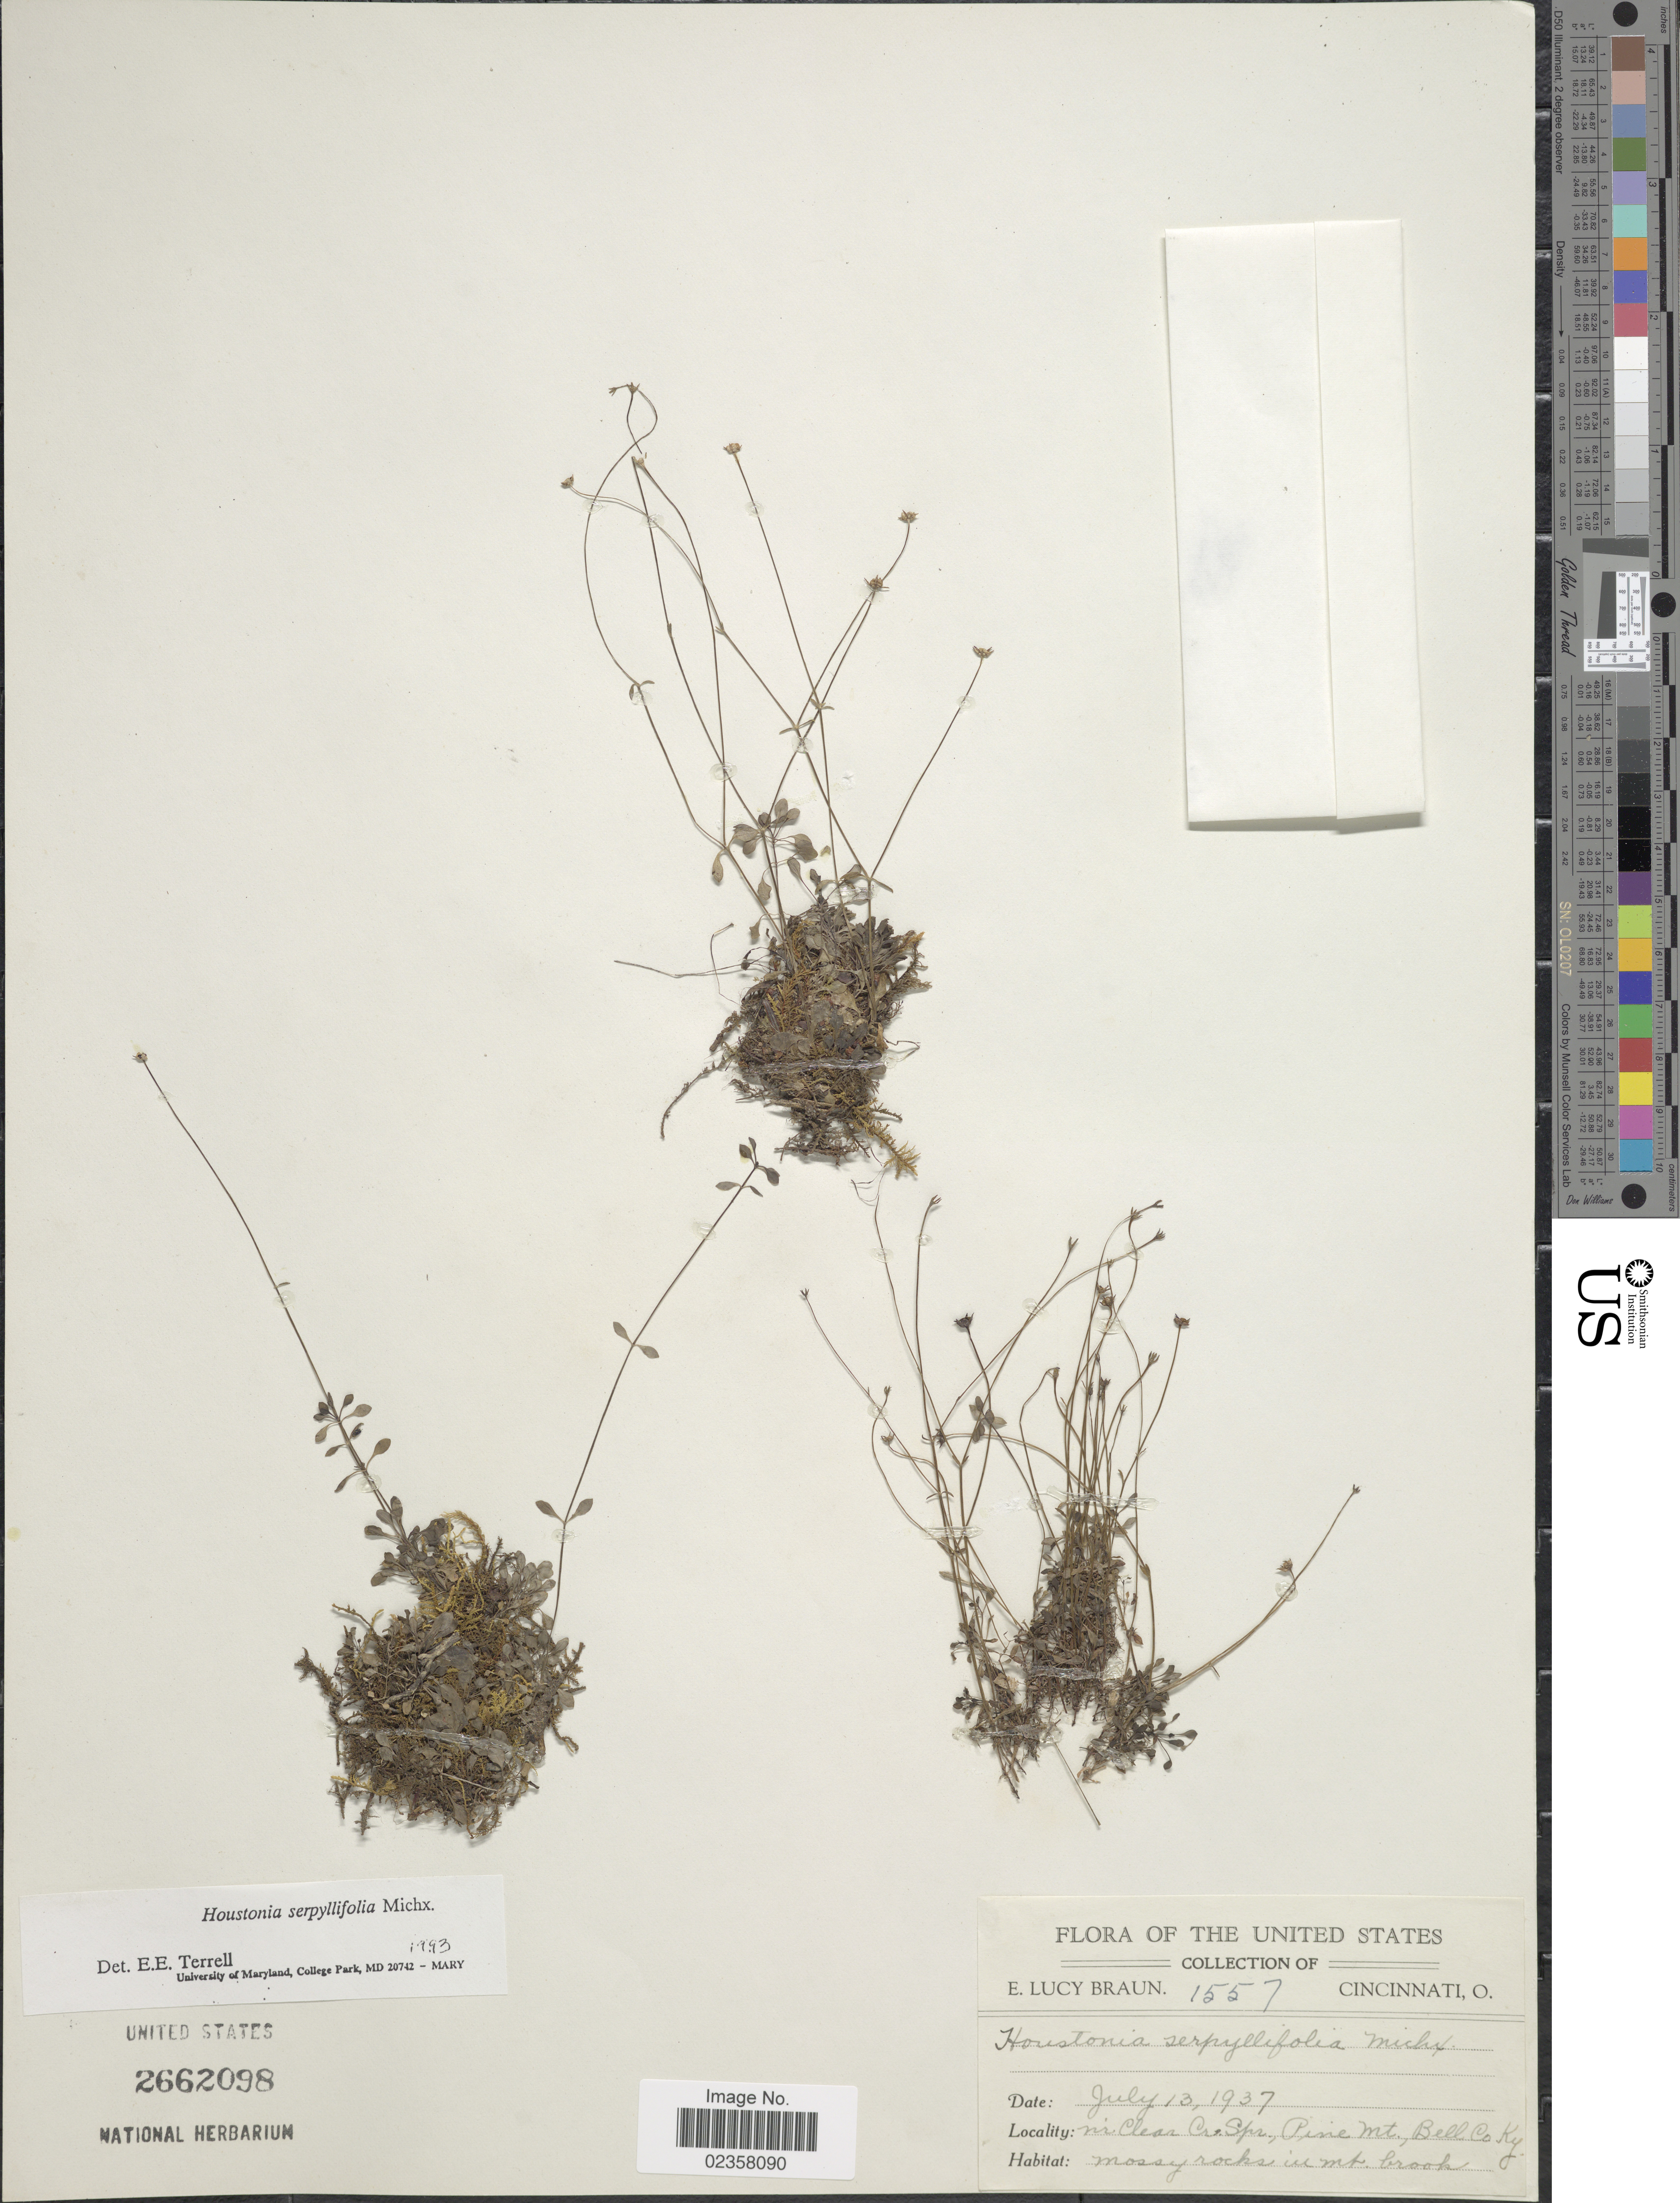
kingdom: Plantae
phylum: Tracheophyta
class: Magnoliopsida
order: Gentianales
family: Rubiaceae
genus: Houstonia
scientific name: Houstonia serpyllifolia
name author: Michx.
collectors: E. L. Braun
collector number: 1557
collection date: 1937-07-13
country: United States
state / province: Kentucky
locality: N'r Clear Cr. Spr., Pine Mt., Bell Co. , mossy rocks in Mt. brook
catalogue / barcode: US 2662098